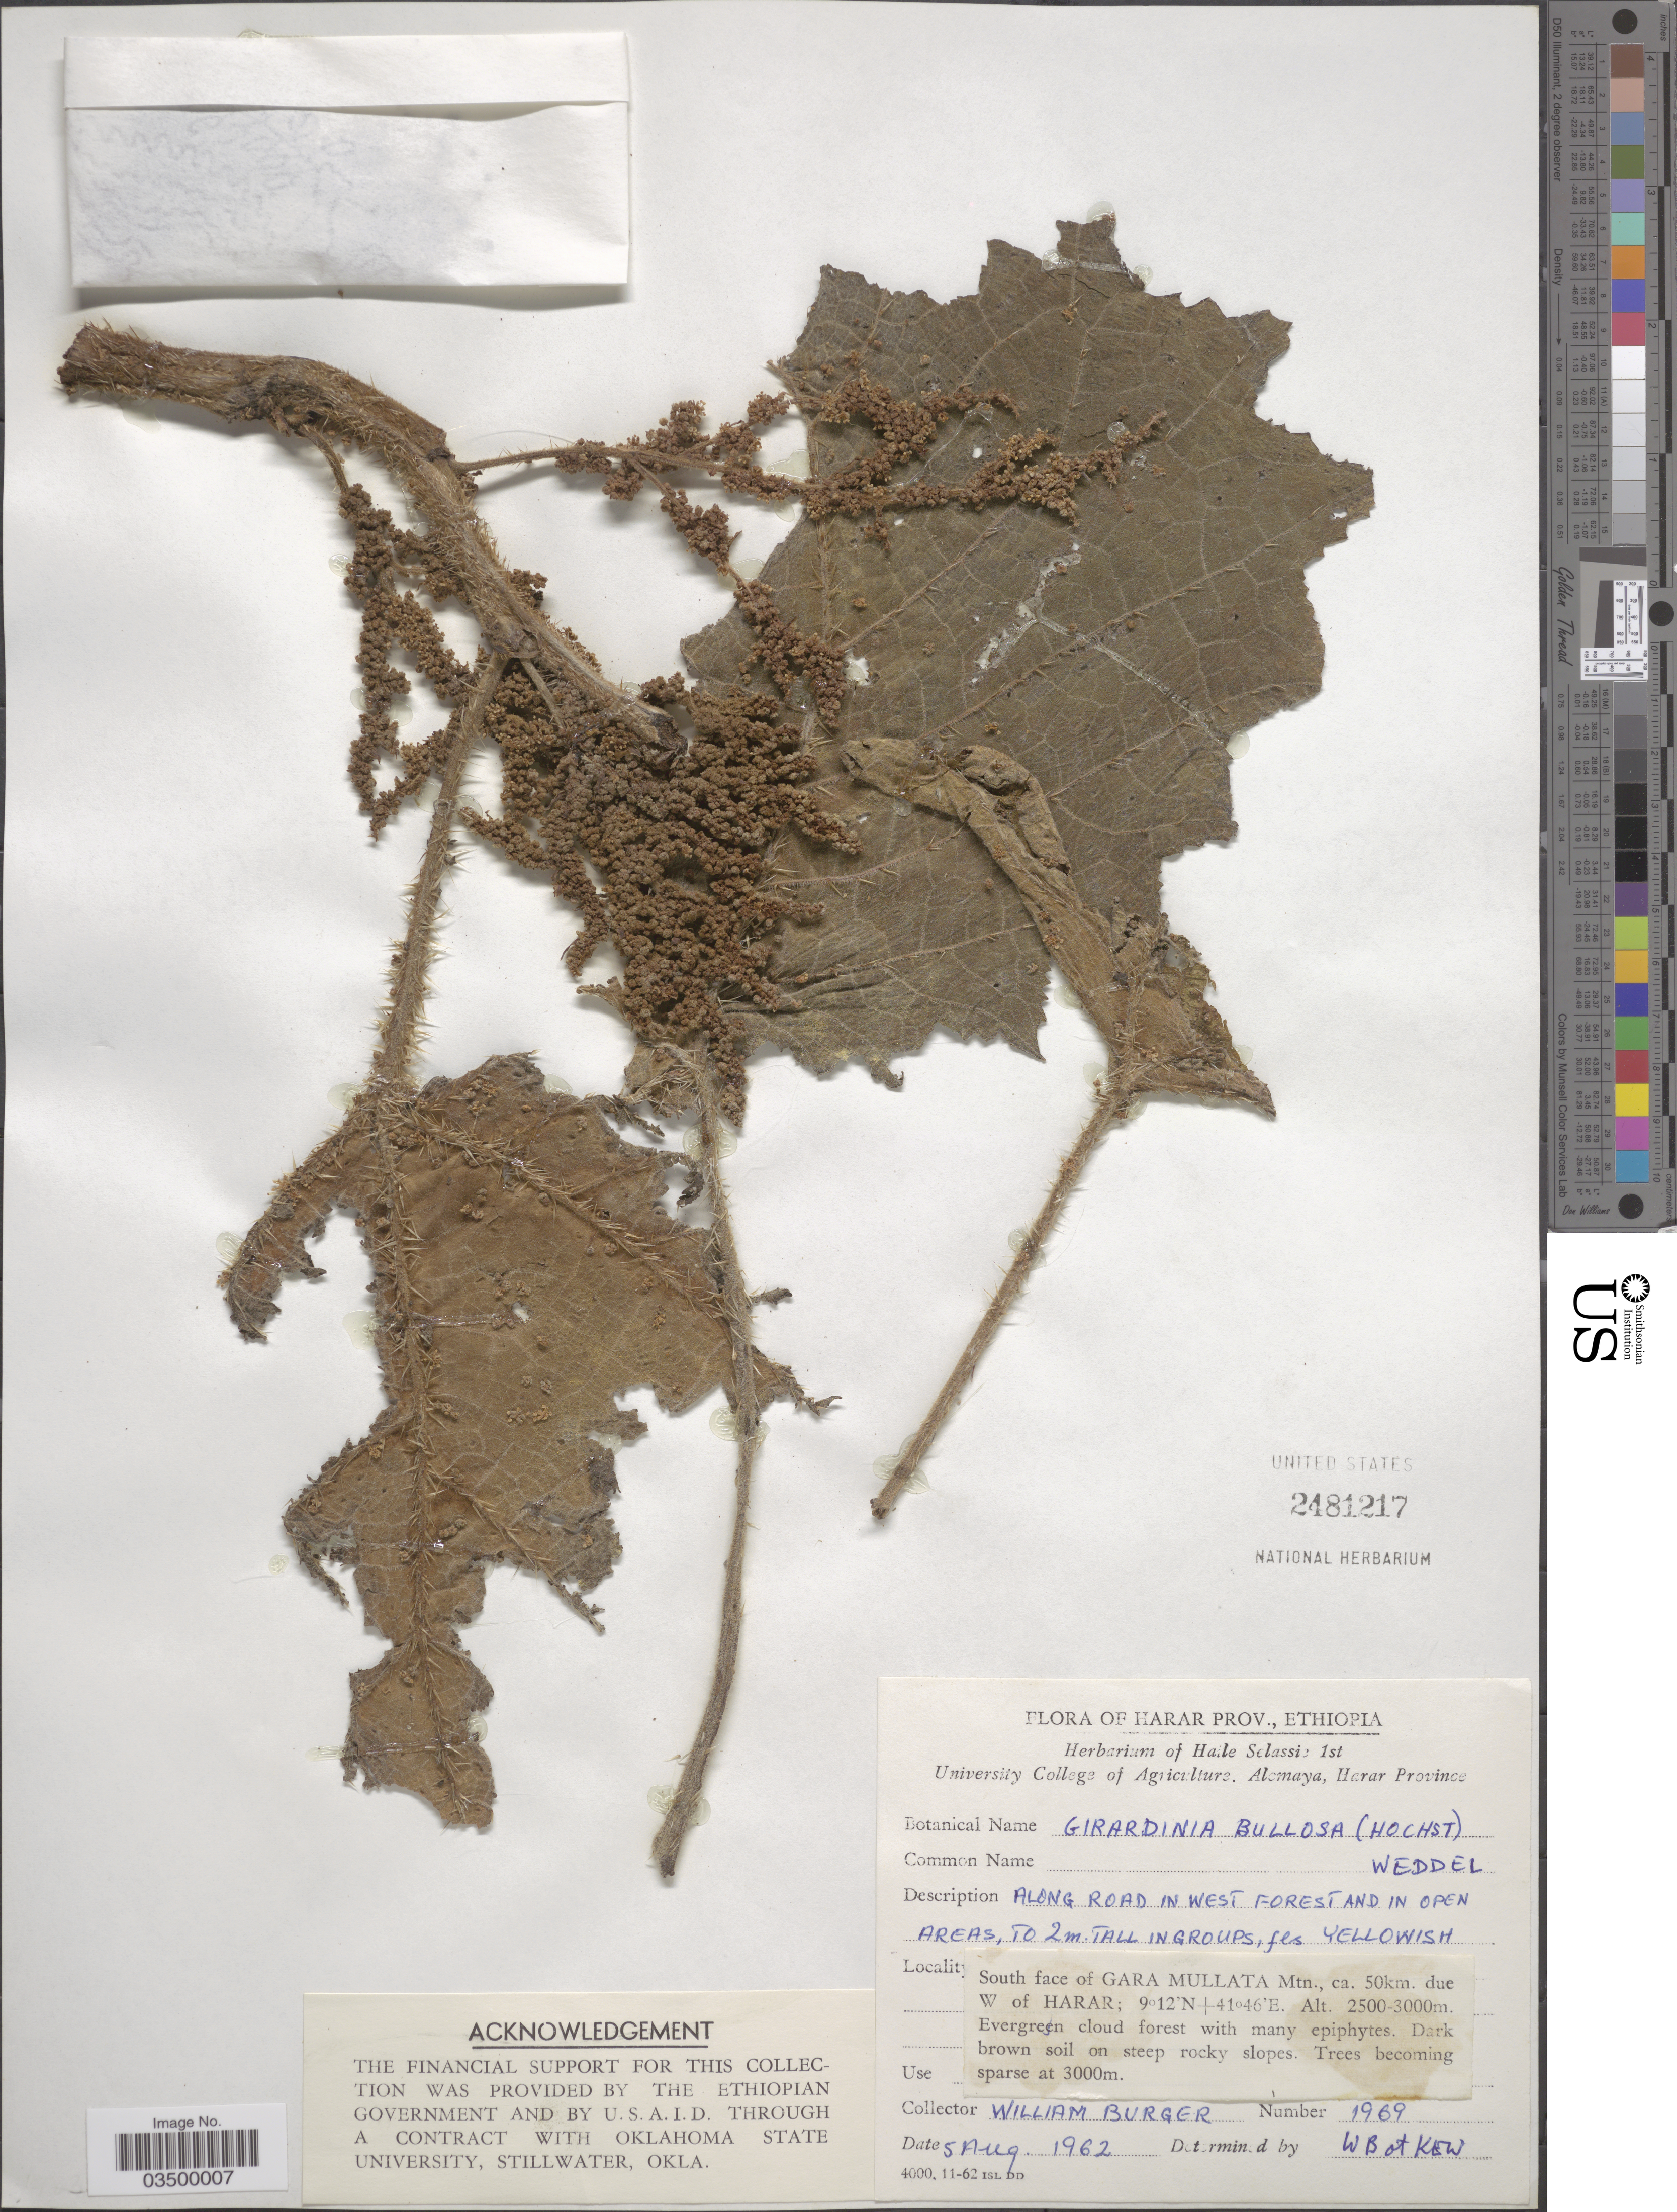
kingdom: Plantae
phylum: Tracheophyta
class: Magnoliopsida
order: Rosales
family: Urticaceae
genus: Girardinia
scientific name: Girardinia bullosa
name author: (Steud.) Wedd.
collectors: W. Burger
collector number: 1969*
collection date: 1962-08-05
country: Ethiopia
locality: Harar Prov. South face of Gara Mullata Mtn., ca. 50km. due W of Harar.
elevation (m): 2500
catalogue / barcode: US 2481217